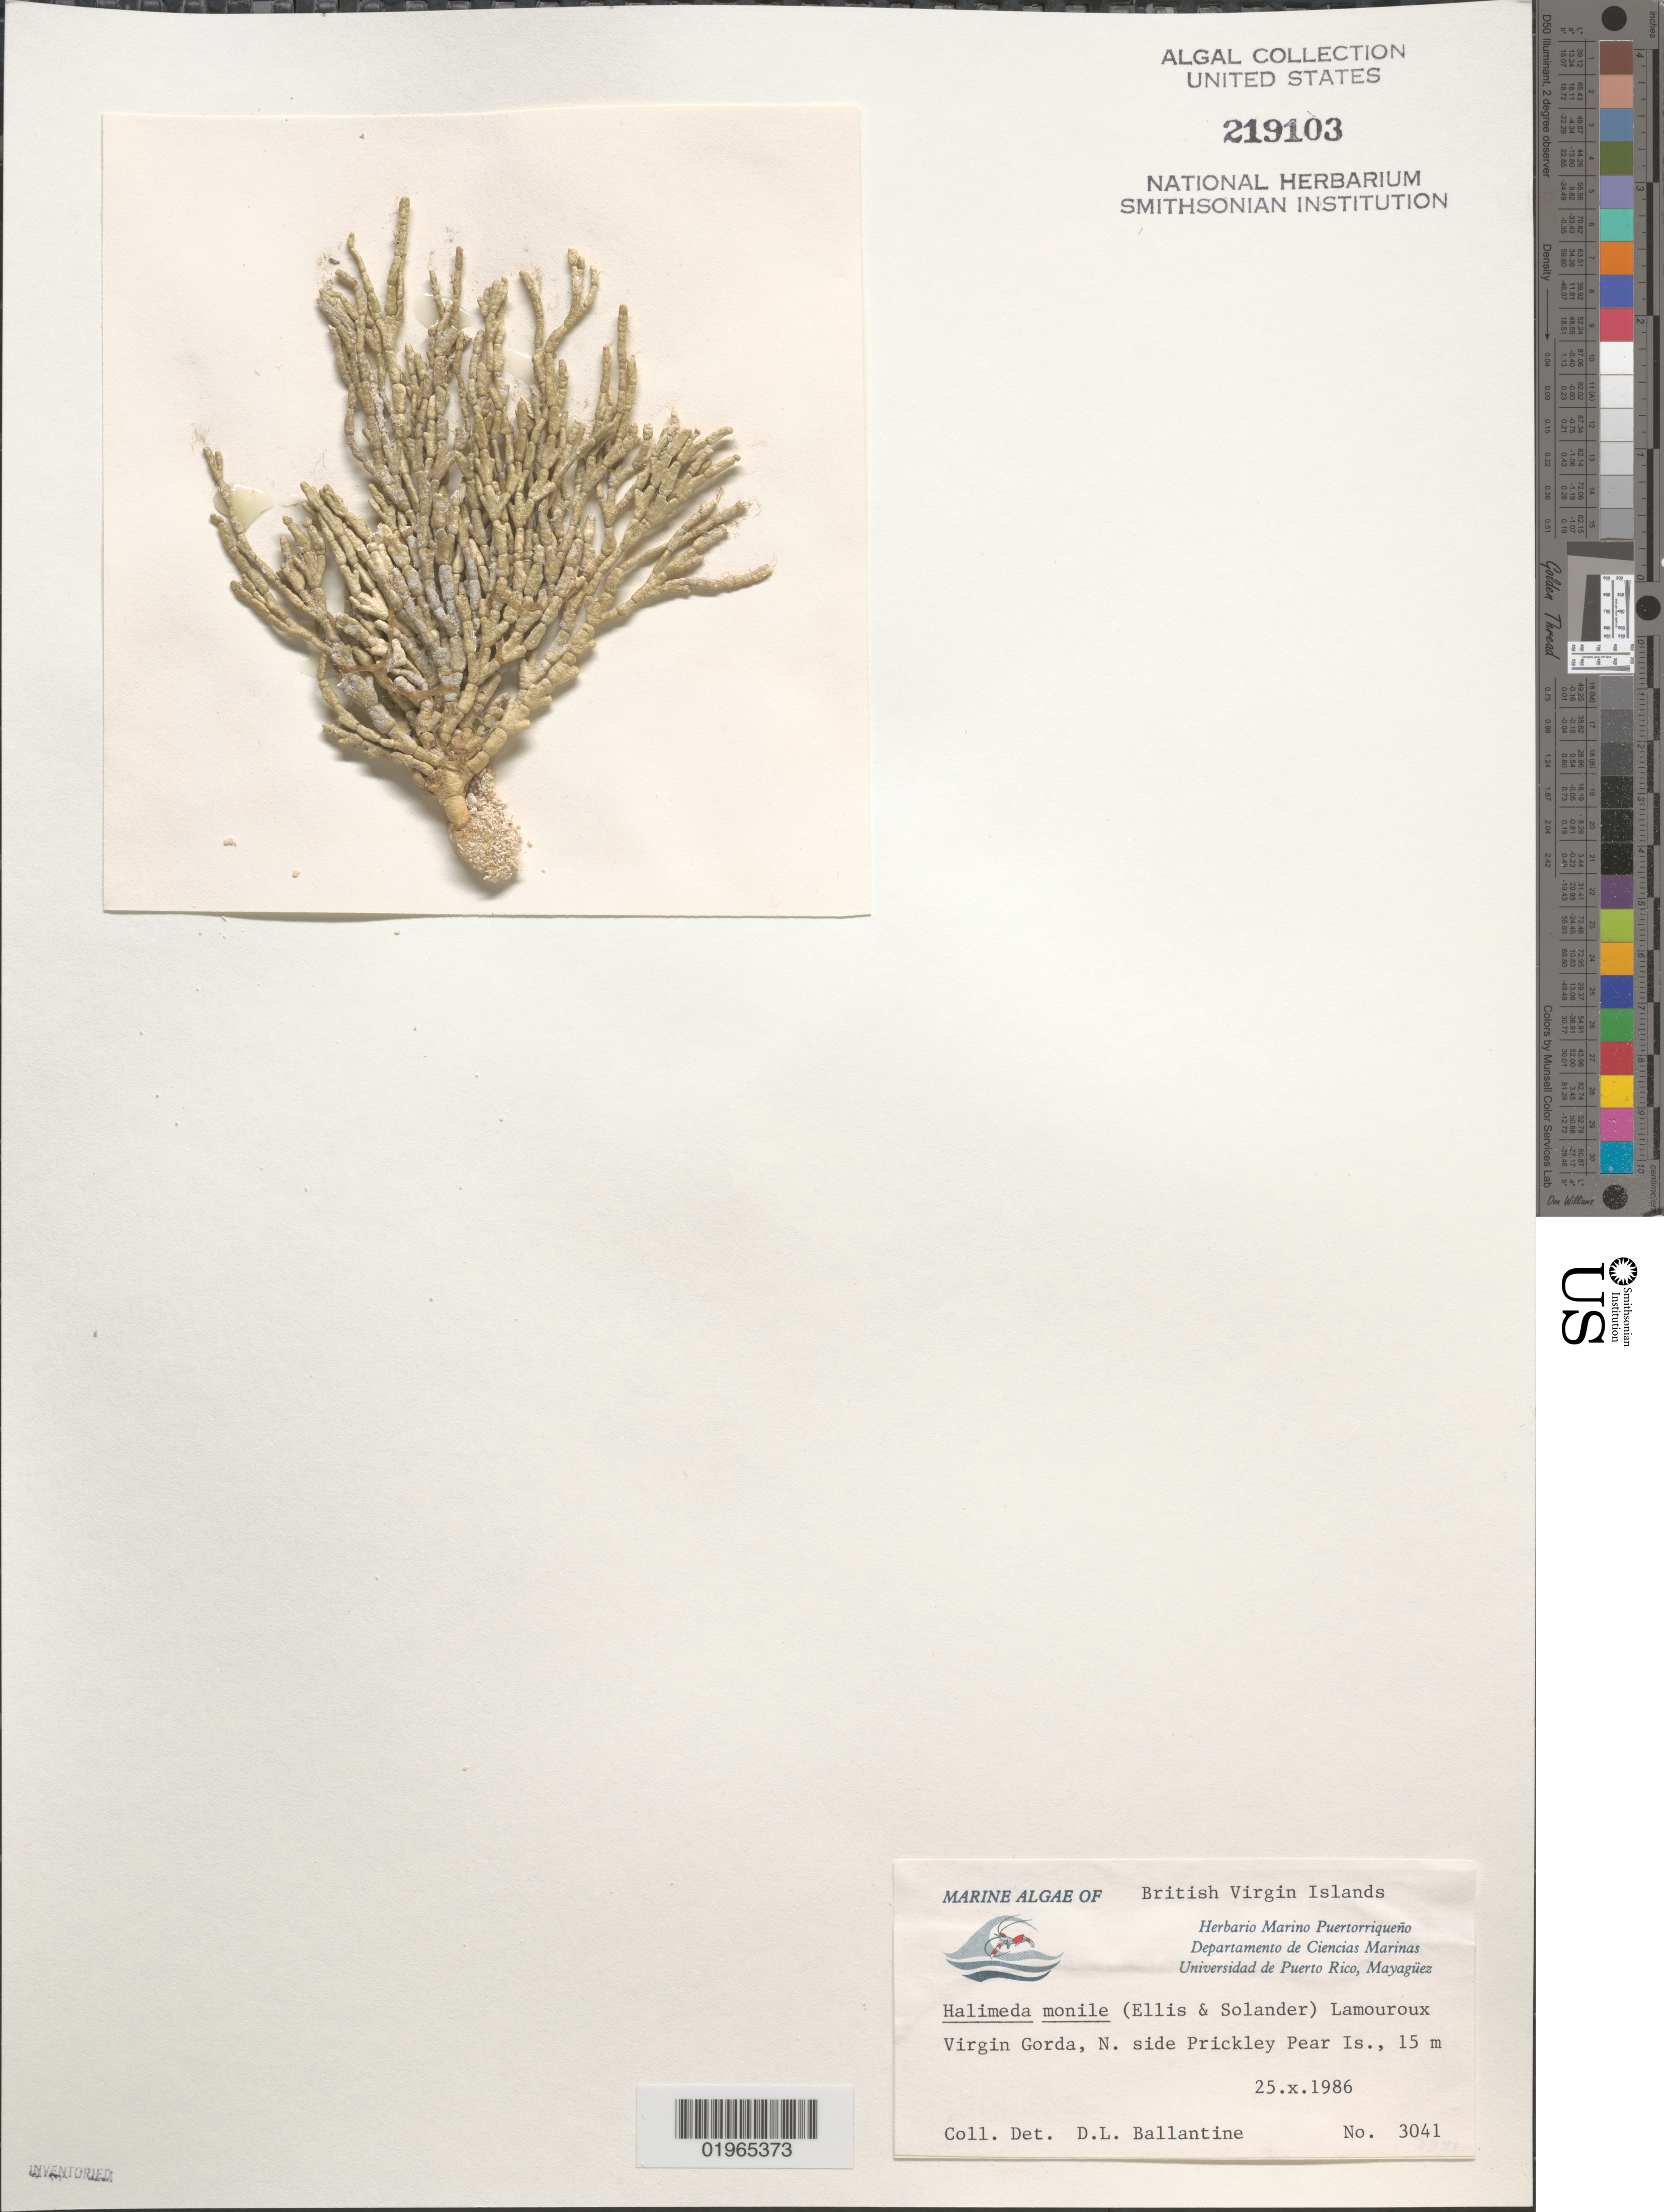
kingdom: Plantae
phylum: Chlorophyta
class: Ulvophyceae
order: Bryopsidales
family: Halimedaceae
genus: Halimeda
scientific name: Halimeda monile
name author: (J. Ellis & Sol.) J.V.Lamouroux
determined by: Ballantine, D. L.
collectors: D.L. Ballantine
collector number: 3041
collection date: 1986-10-25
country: British Virgin Islands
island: Virgin Gorda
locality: N. side Prickley Pear Island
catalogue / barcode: US 219103